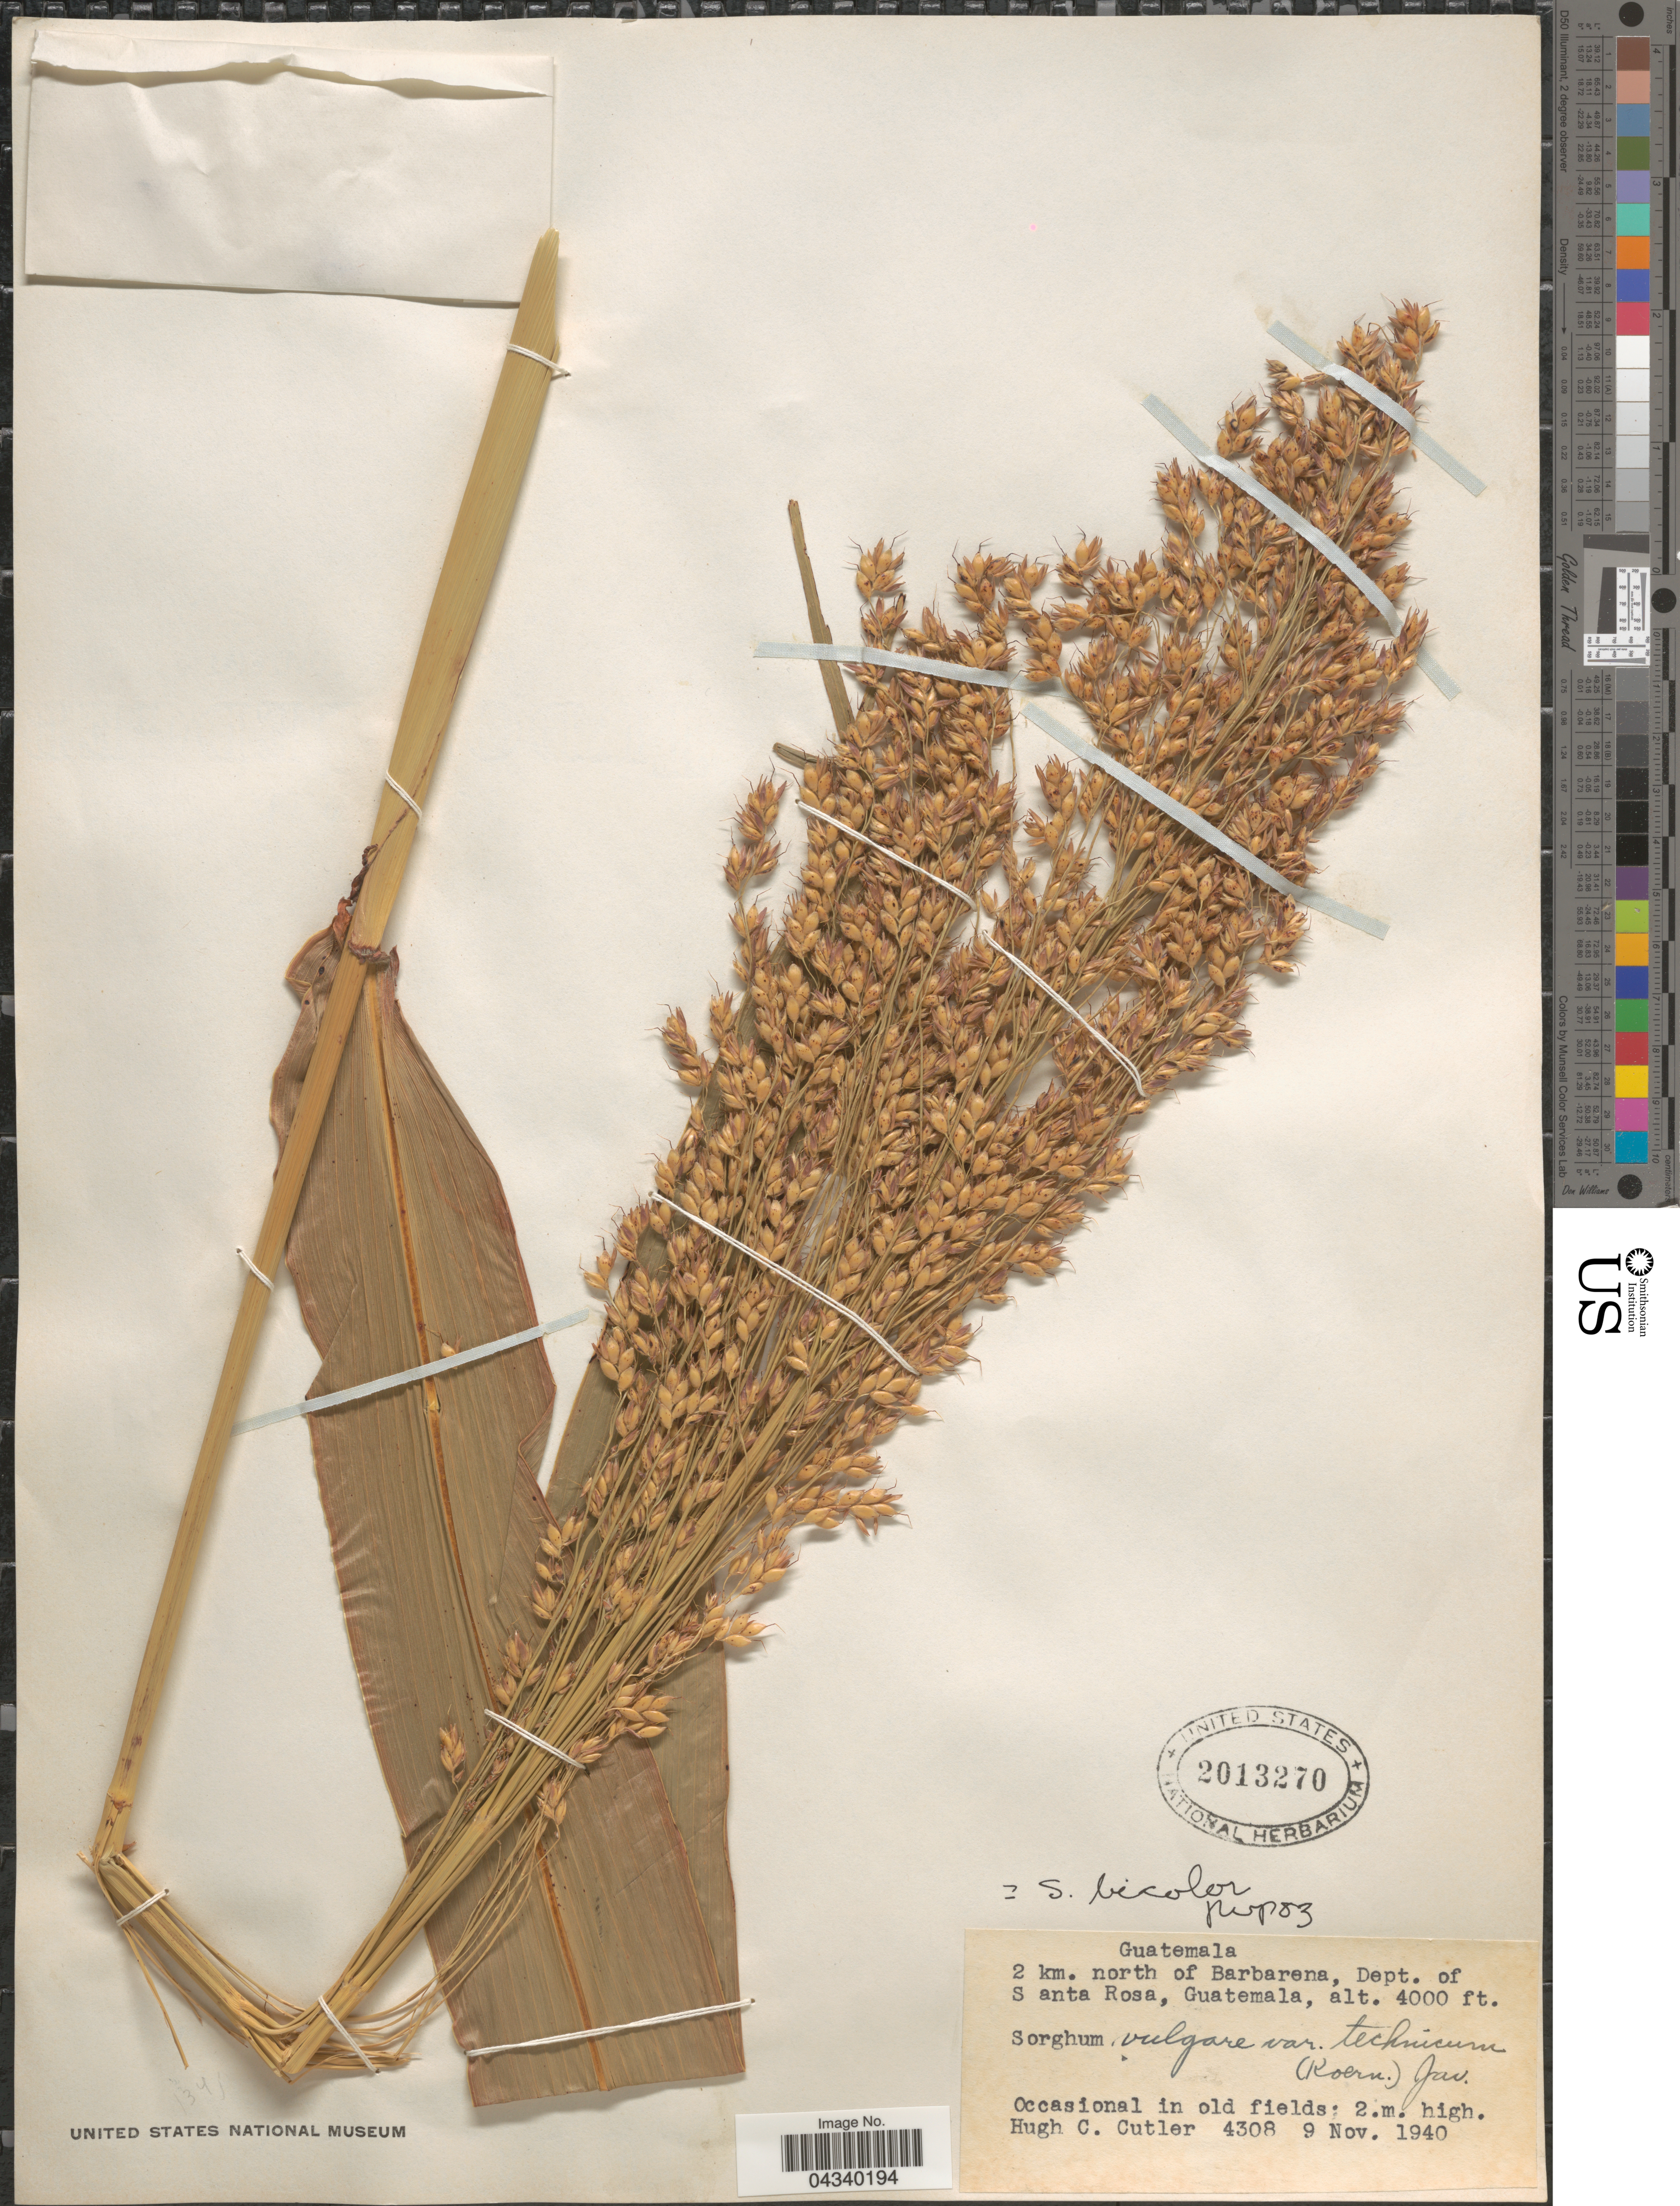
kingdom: Plantae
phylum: Tracheophyta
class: Liliopsida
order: Poales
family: Poaceae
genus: Sorghum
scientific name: Sorghum bicolor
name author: (L.) Moench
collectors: H. C. Cutler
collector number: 4308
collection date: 1940-11-09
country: Guatemala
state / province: Santa Rosa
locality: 2 km. north of Barbarena, Dept. of Santa Rosa.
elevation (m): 1219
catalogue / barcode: US 2013270